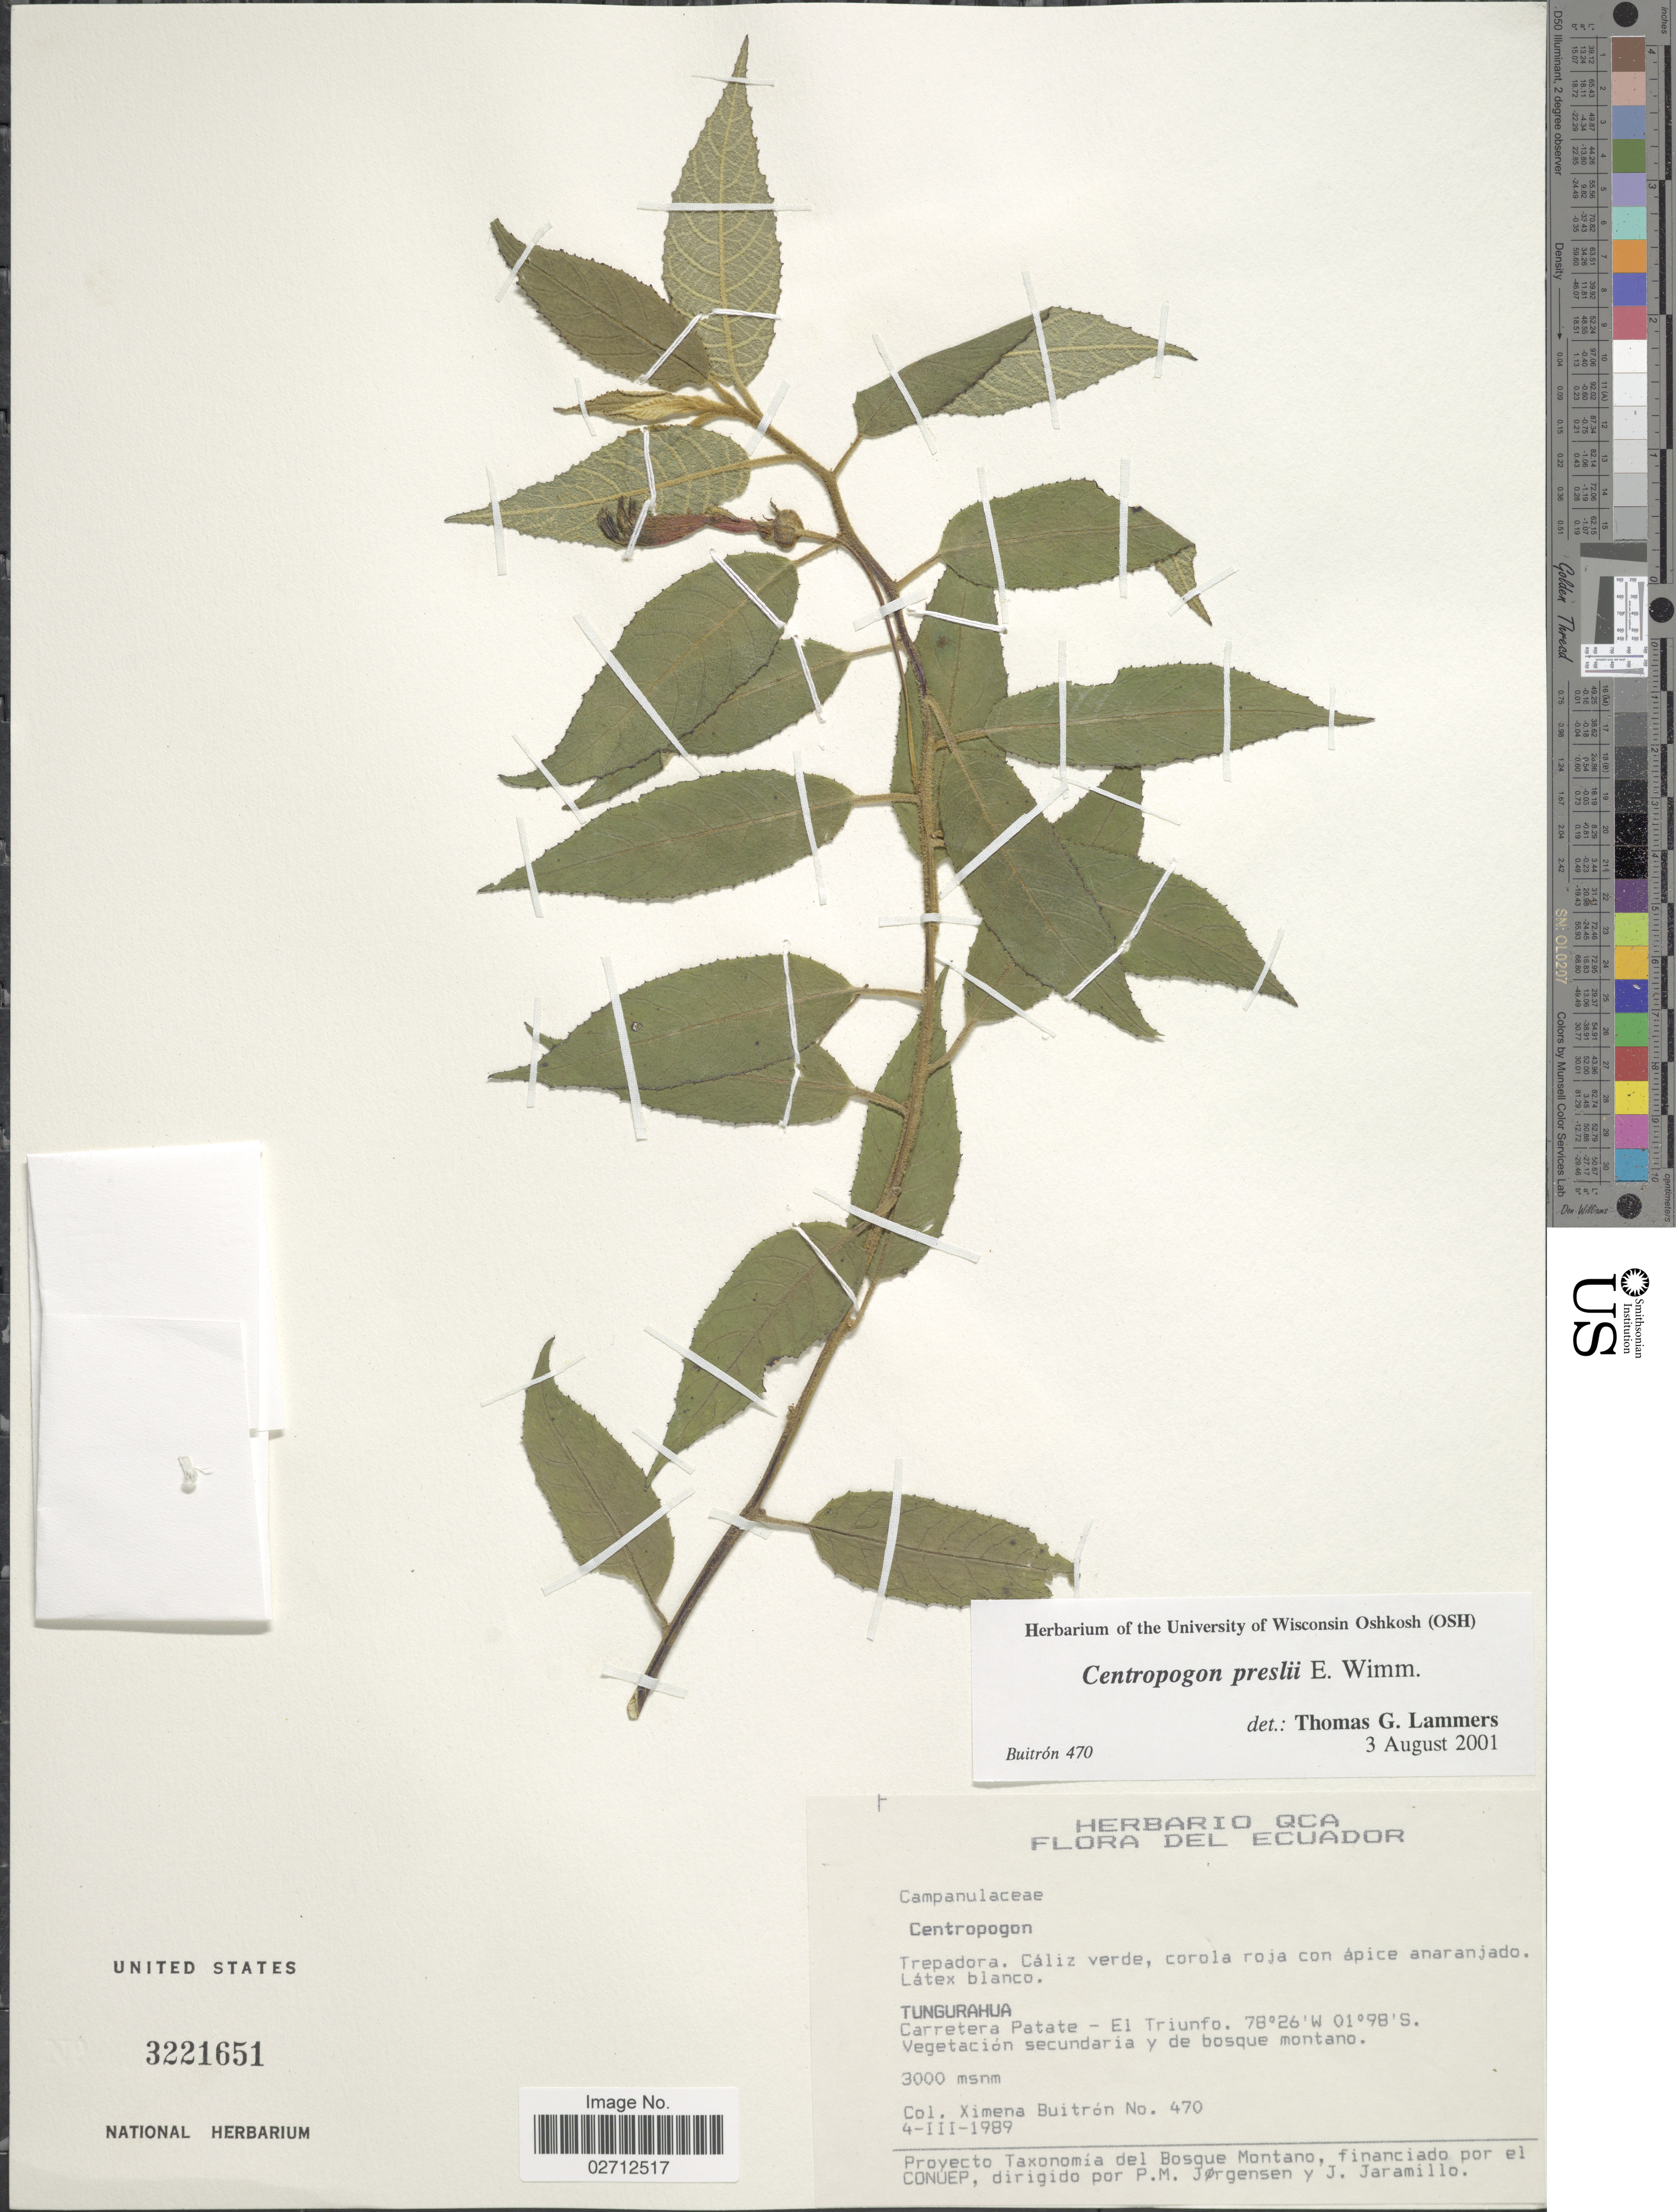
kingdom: Plantae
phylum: Tracheophyta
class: Magnoliopsida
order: Asterales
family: Campanulaceae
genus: Centropogon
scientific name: Centropogon preslii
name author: E. Wimm.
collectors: X. Buitrón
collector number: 470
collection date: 1989-03-04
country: Ecuador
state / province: Tungurahua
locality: Carretera Patate - El Triunfo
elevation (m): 3000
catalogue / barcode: US 3221651